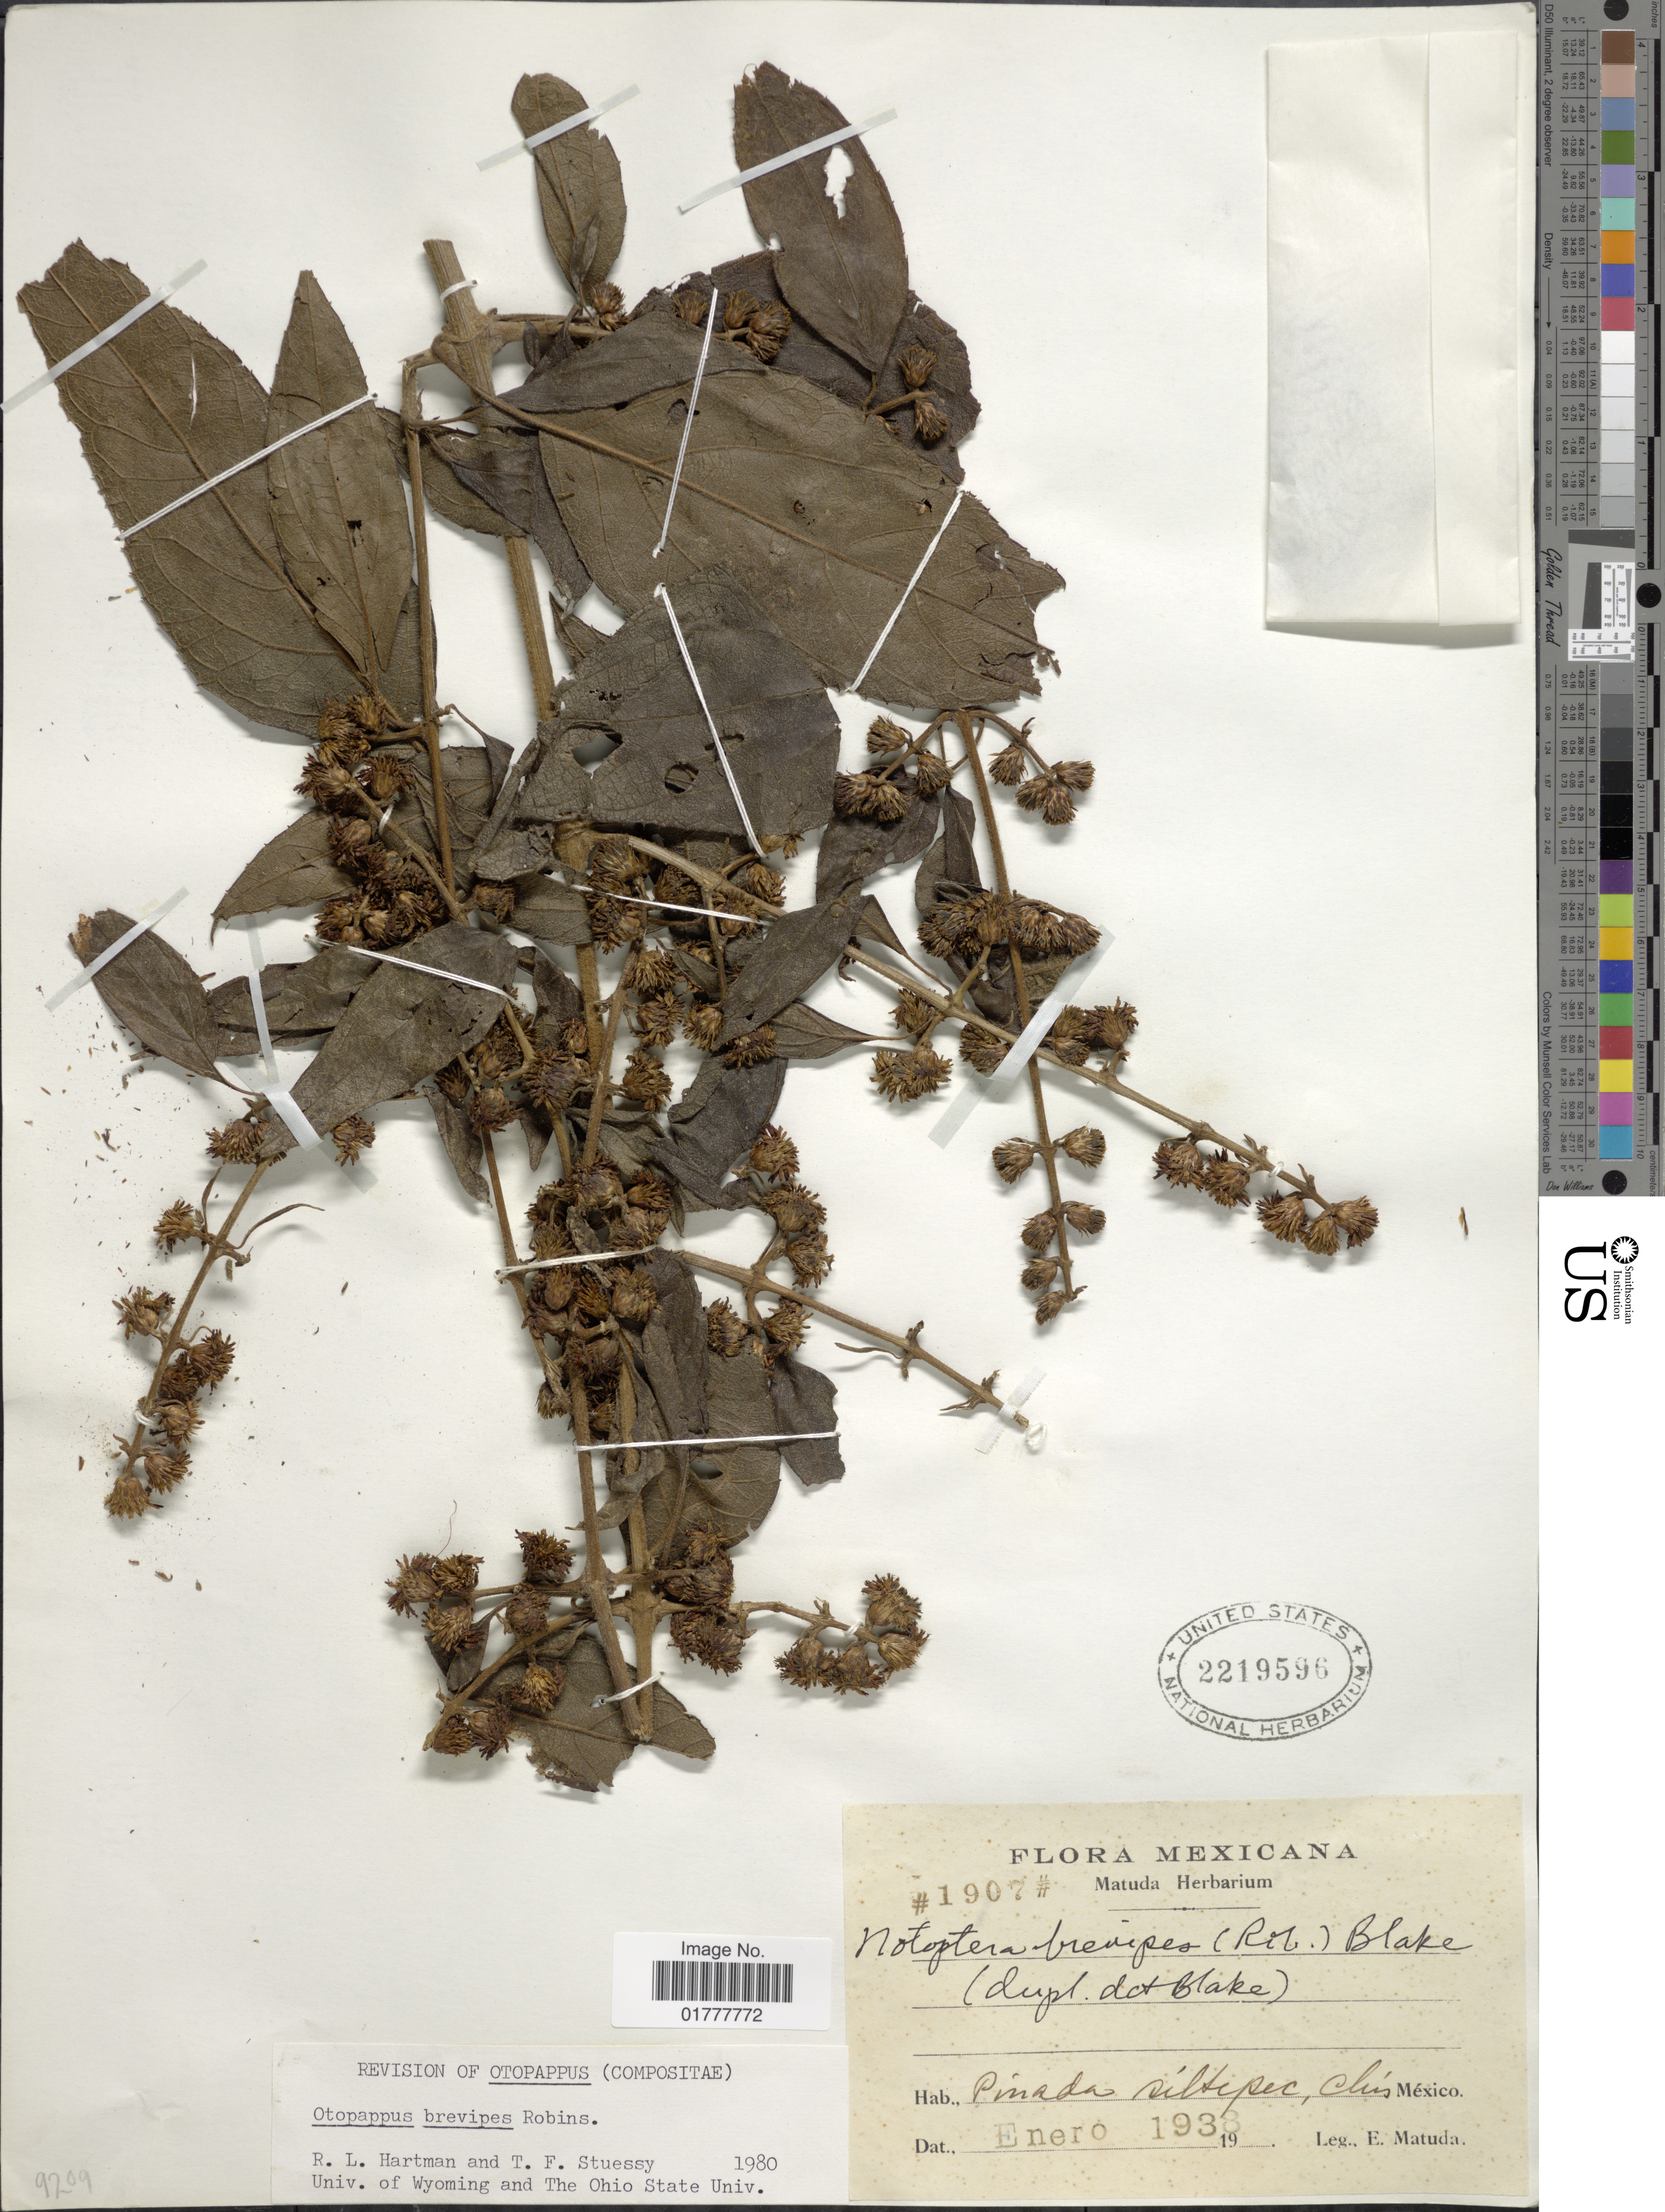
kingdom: Plantae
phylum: Tracheophyta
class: Magnoliopsida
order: Asterales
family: Asteraceae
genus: Otopappus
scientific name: Otopappus brevipes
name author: B.L. Rob.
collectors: E. Matuda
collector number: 1907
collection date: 1938-01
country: Mexico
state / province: Chiapas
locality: Pinada siltepec, Chis, Mexico.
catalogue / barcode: US 2219596